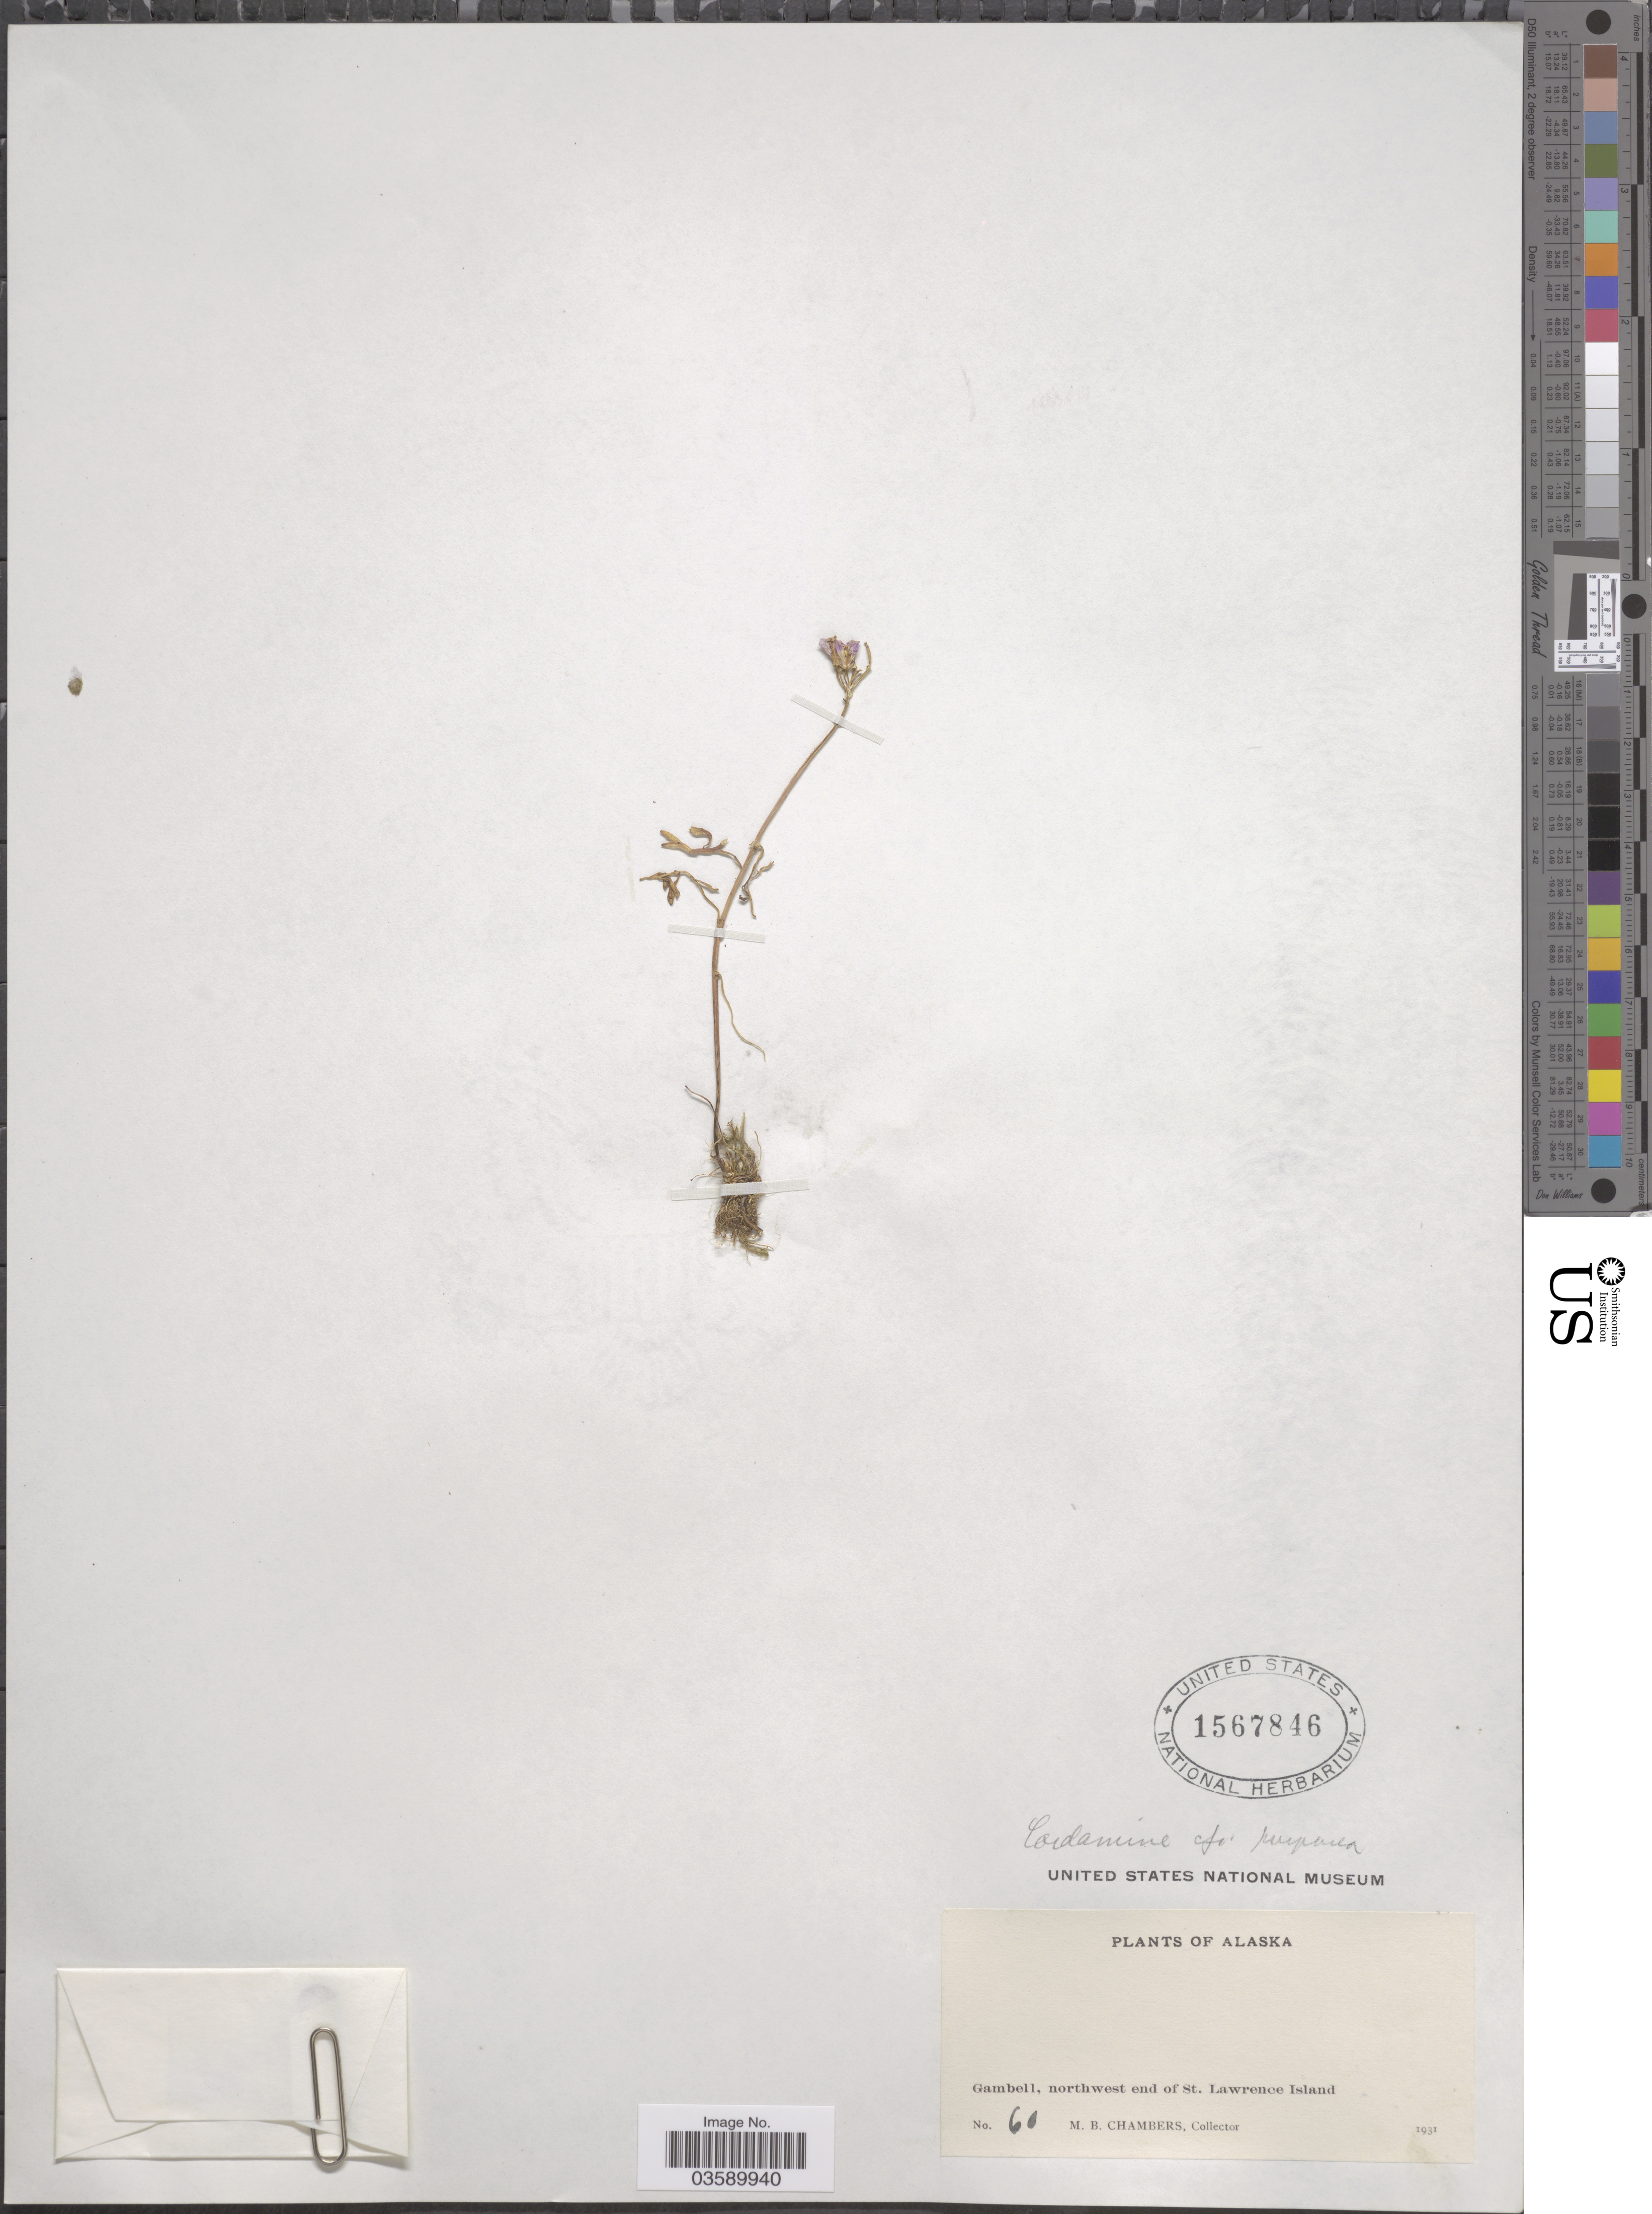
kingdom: Plantae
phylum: Tracheophyta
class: Magnoliopsida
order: Brassicales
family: Brassicaceae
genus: Cardamine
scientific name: Cardamine purpurea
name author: Cham. & Schltdl.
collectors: M. Chambers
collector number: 60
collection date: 1931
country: United States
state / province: Alaska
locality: Gambell, northwest end of St. Lawrence Island.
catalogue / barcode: US 1567846